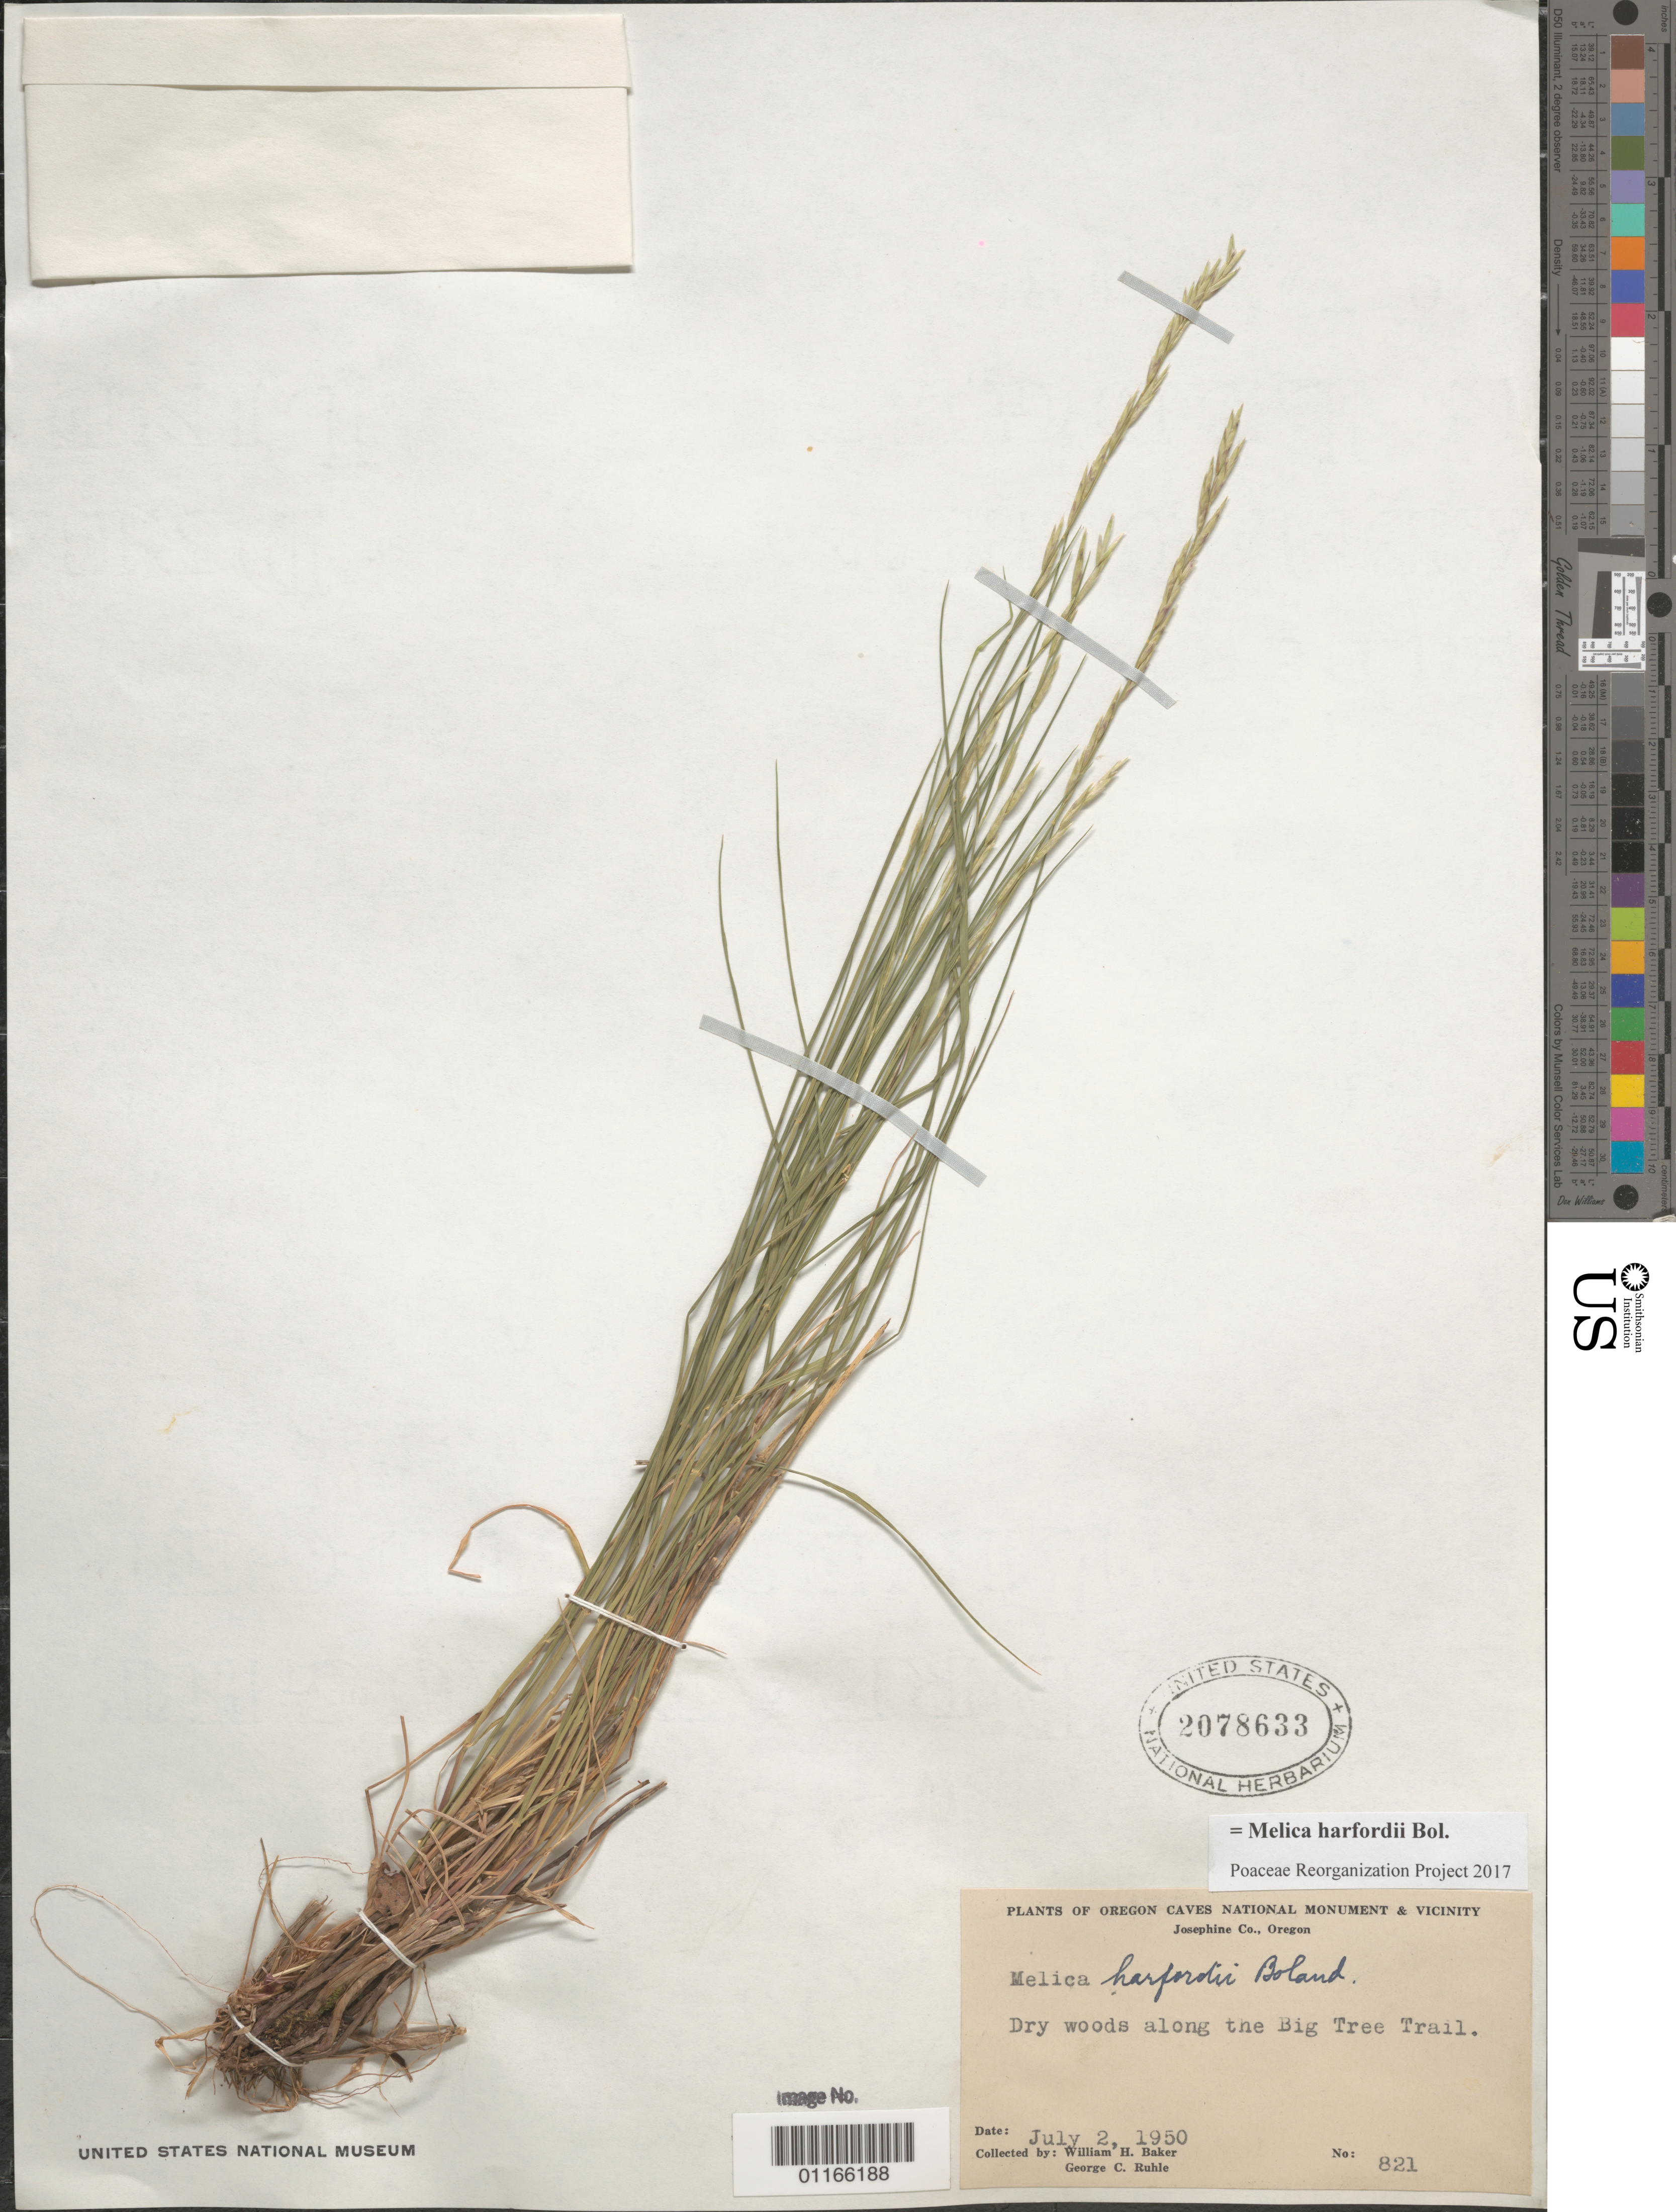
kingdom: Plantae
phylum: Tracheophyta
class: Liliopsida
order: Poales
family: Poaceae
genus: Melica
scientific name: Melica harfordii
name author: Bol.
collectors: W. H. Baker & G. Ruhle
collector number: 821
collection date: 1950-07-02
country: United States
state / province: Oregon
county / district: Josephine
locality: Oregon Caves National Monument and Vicinity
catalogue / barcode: US 2078633